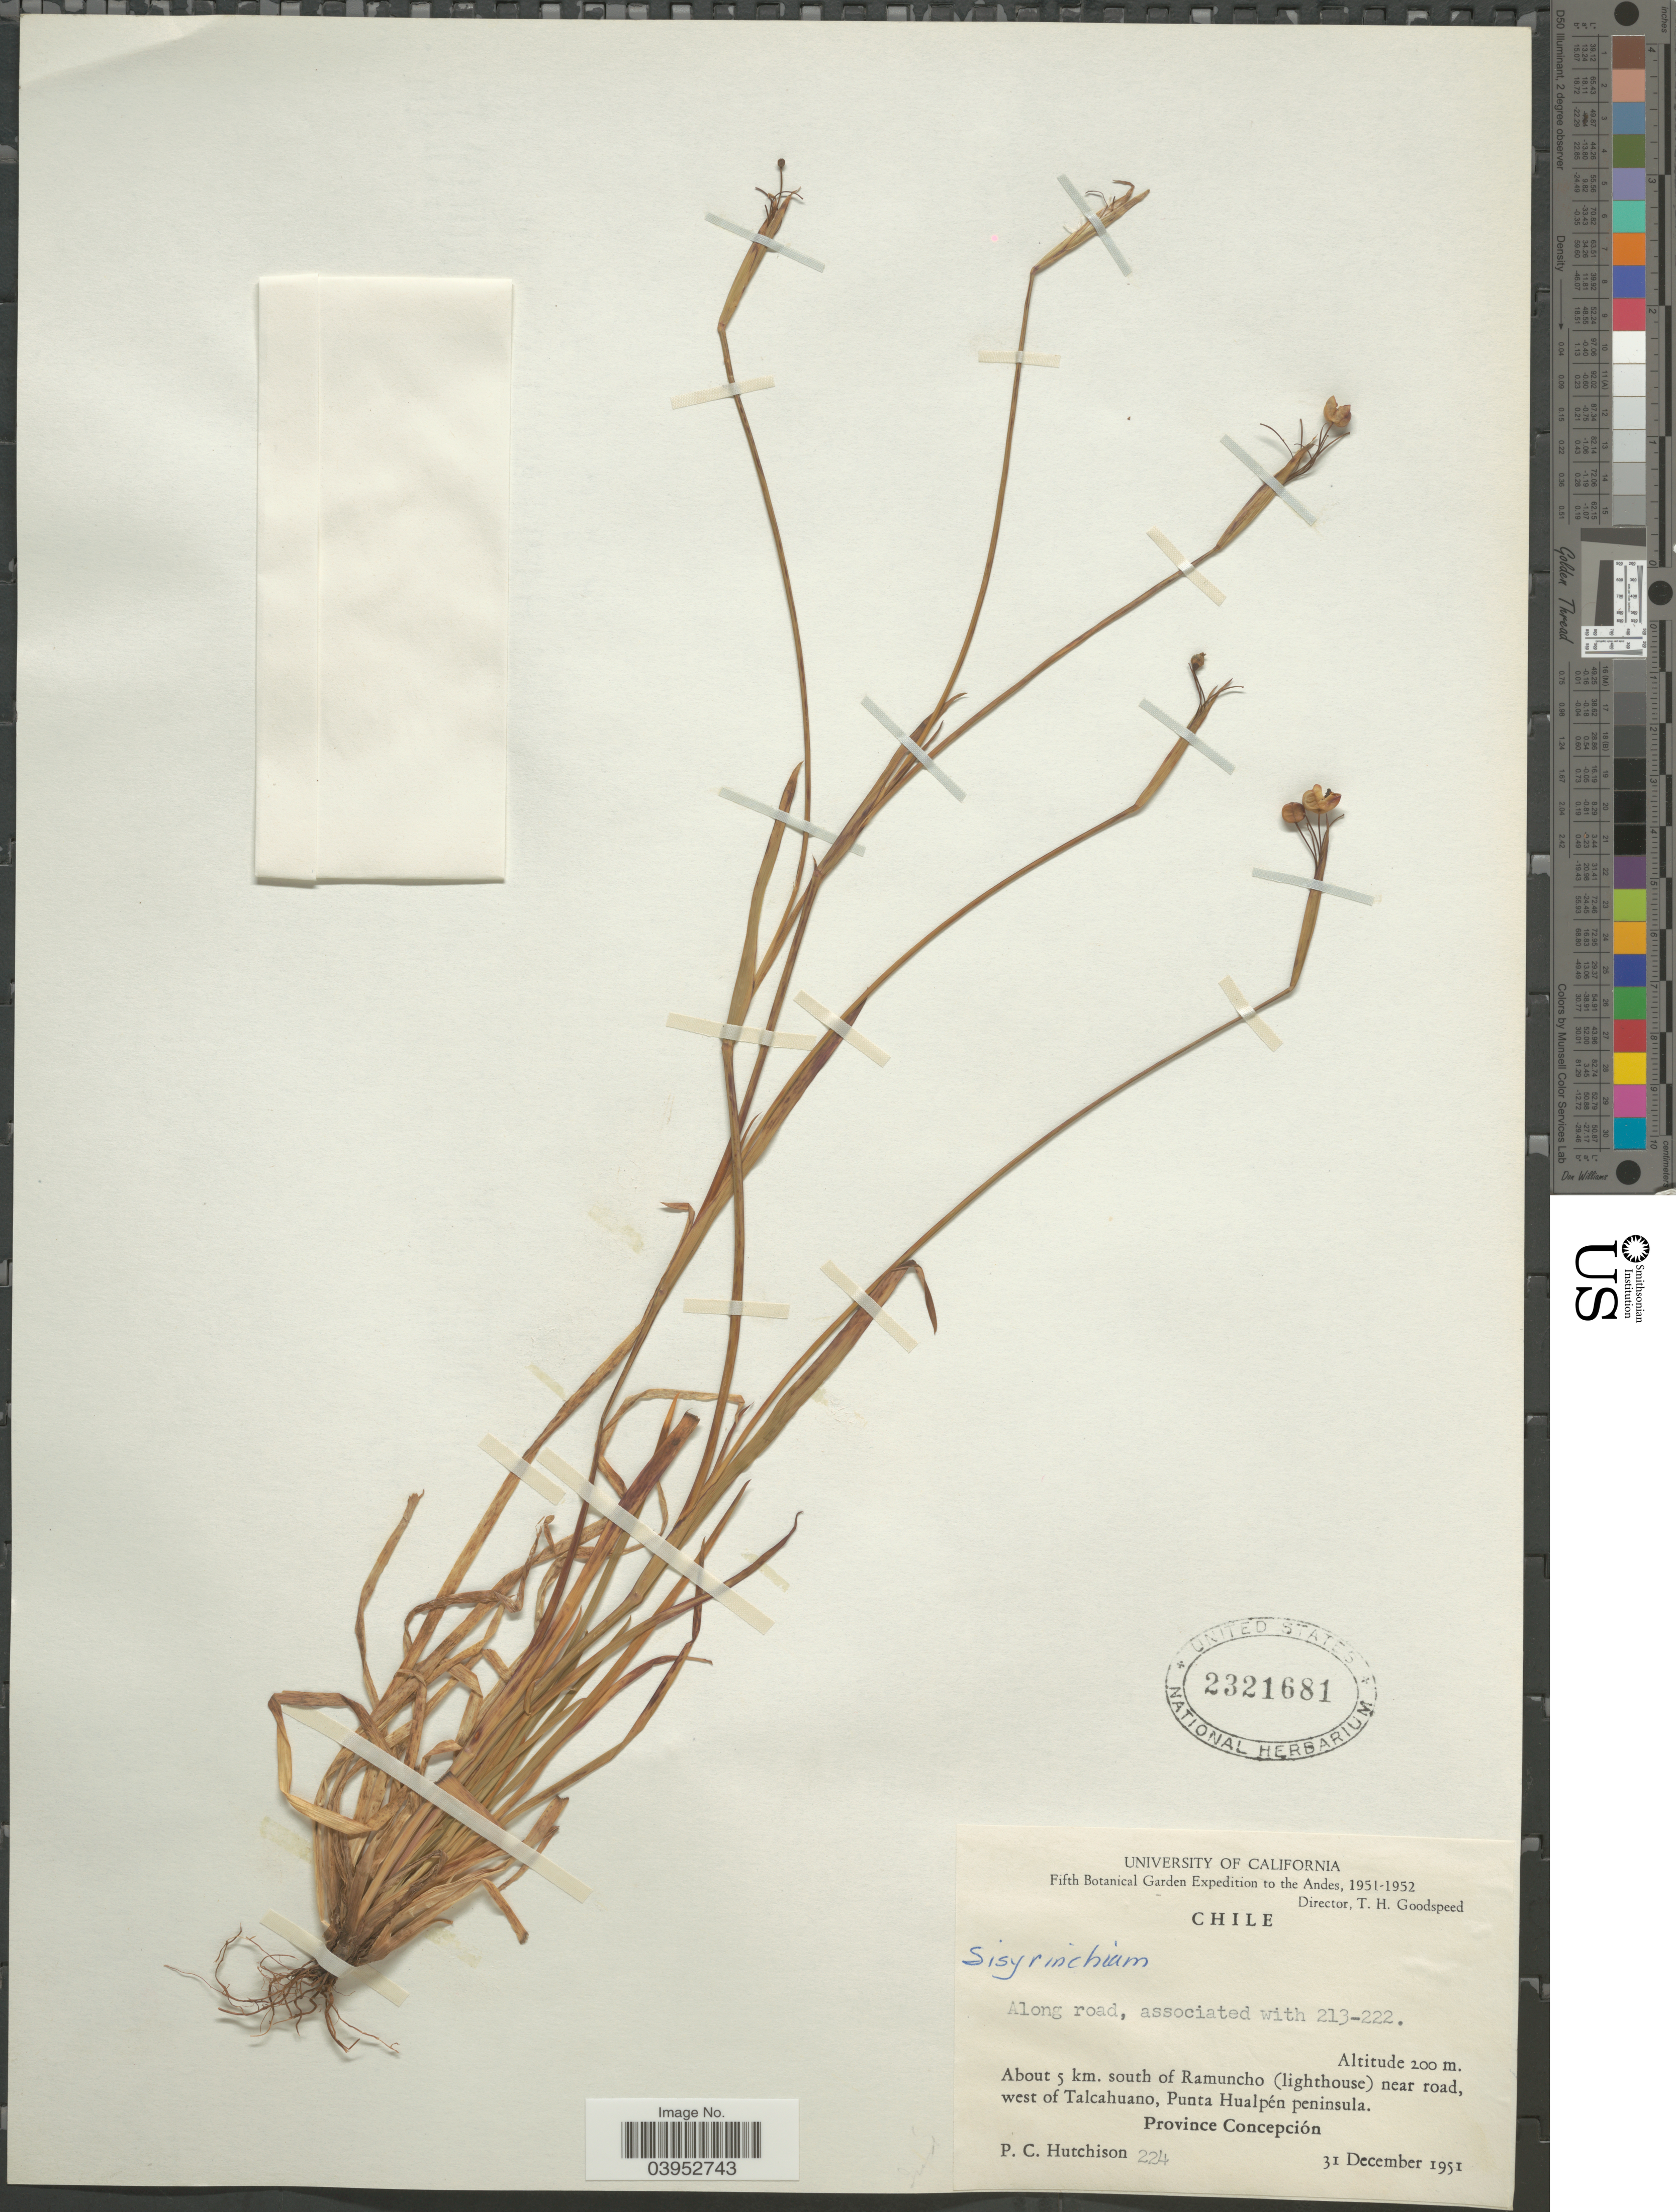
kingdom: Plantae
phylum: Tracheophyta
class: Liliopsida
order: Asparagales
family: Iridaceae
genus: Sisyrinchium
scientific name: Sisyrinchium sp.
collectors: P. C. Hutchison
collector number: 224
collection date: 1951-12-31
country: Chile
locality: The Andes. About 5 km. south of Ramuncho (lighthouse) near road, west of Talcahuano, Punta Hualpén peninsula. Province Concepción.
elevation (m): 200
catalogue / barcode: US 2321681